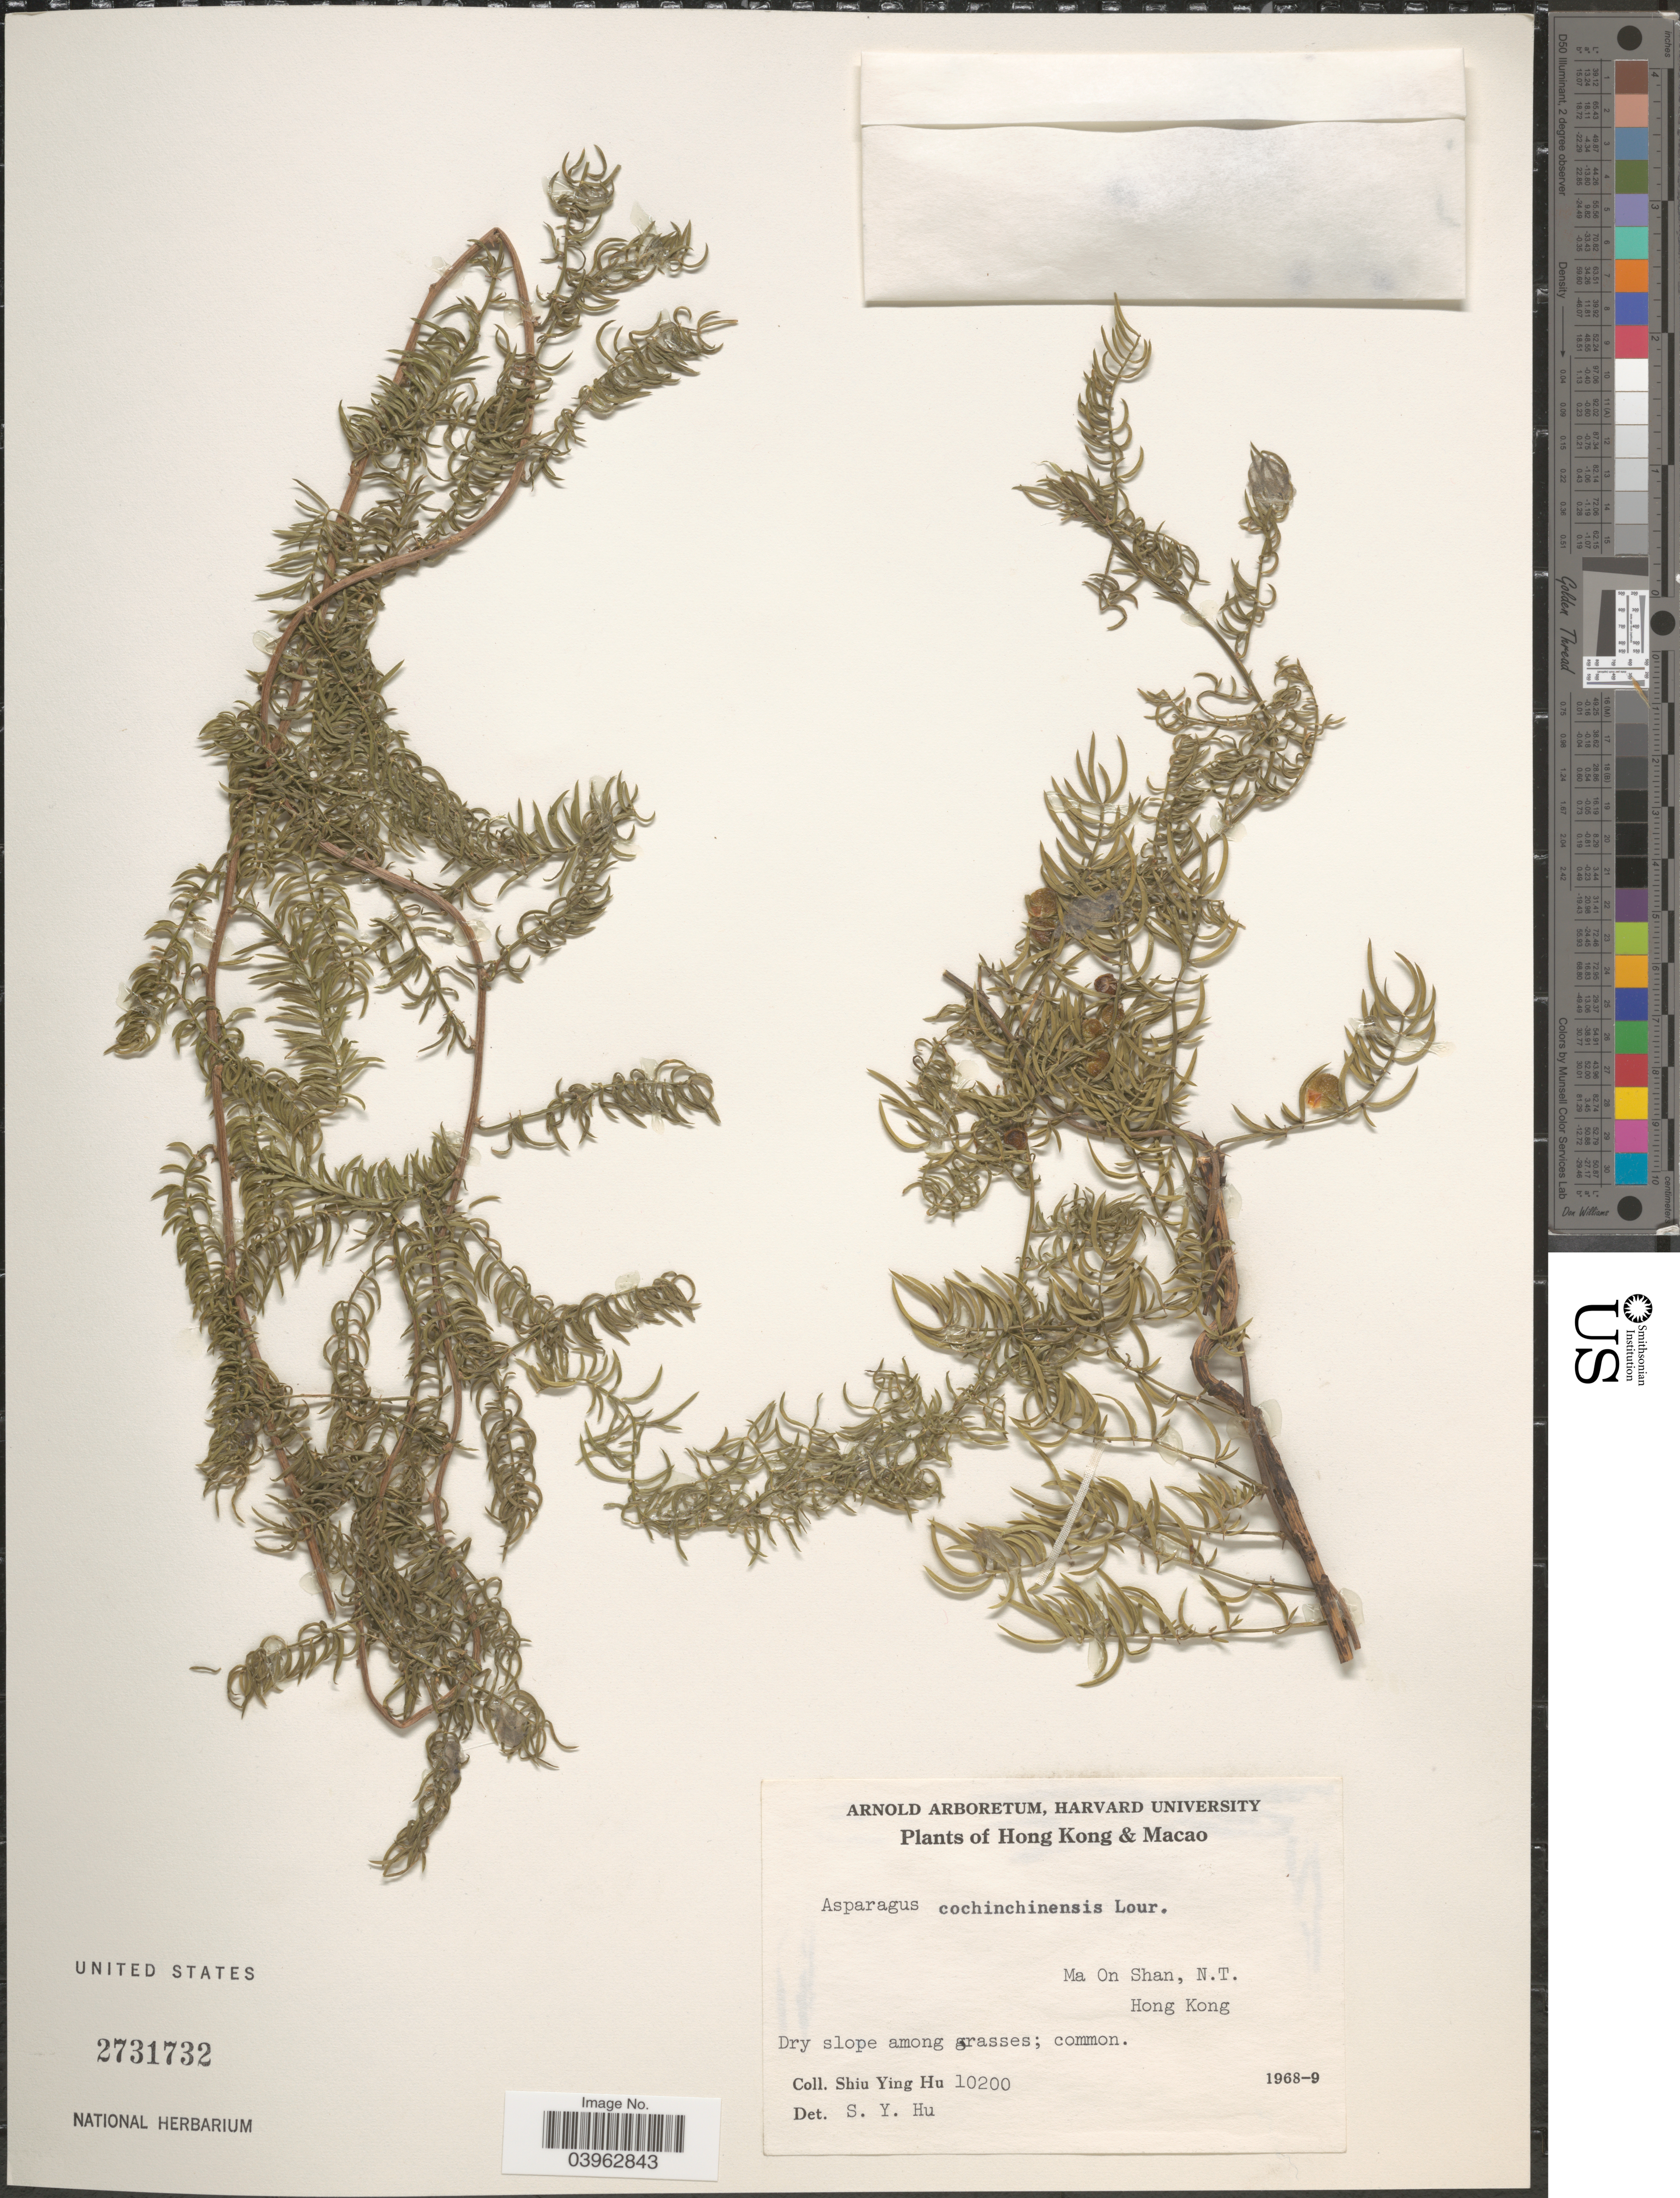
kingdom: Plantae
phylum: Tracheophyta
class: Liliopsida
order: Asparagales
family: Asparagaceae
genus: Asparagus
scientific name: Asparagus cochinchinensis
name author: (Lour.) Merr.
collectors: S. Y. Hu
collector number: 10200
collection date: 1968/1969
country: China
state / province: Hong Kong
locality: Ma On Shan, N.T.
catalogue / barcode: US 2731732